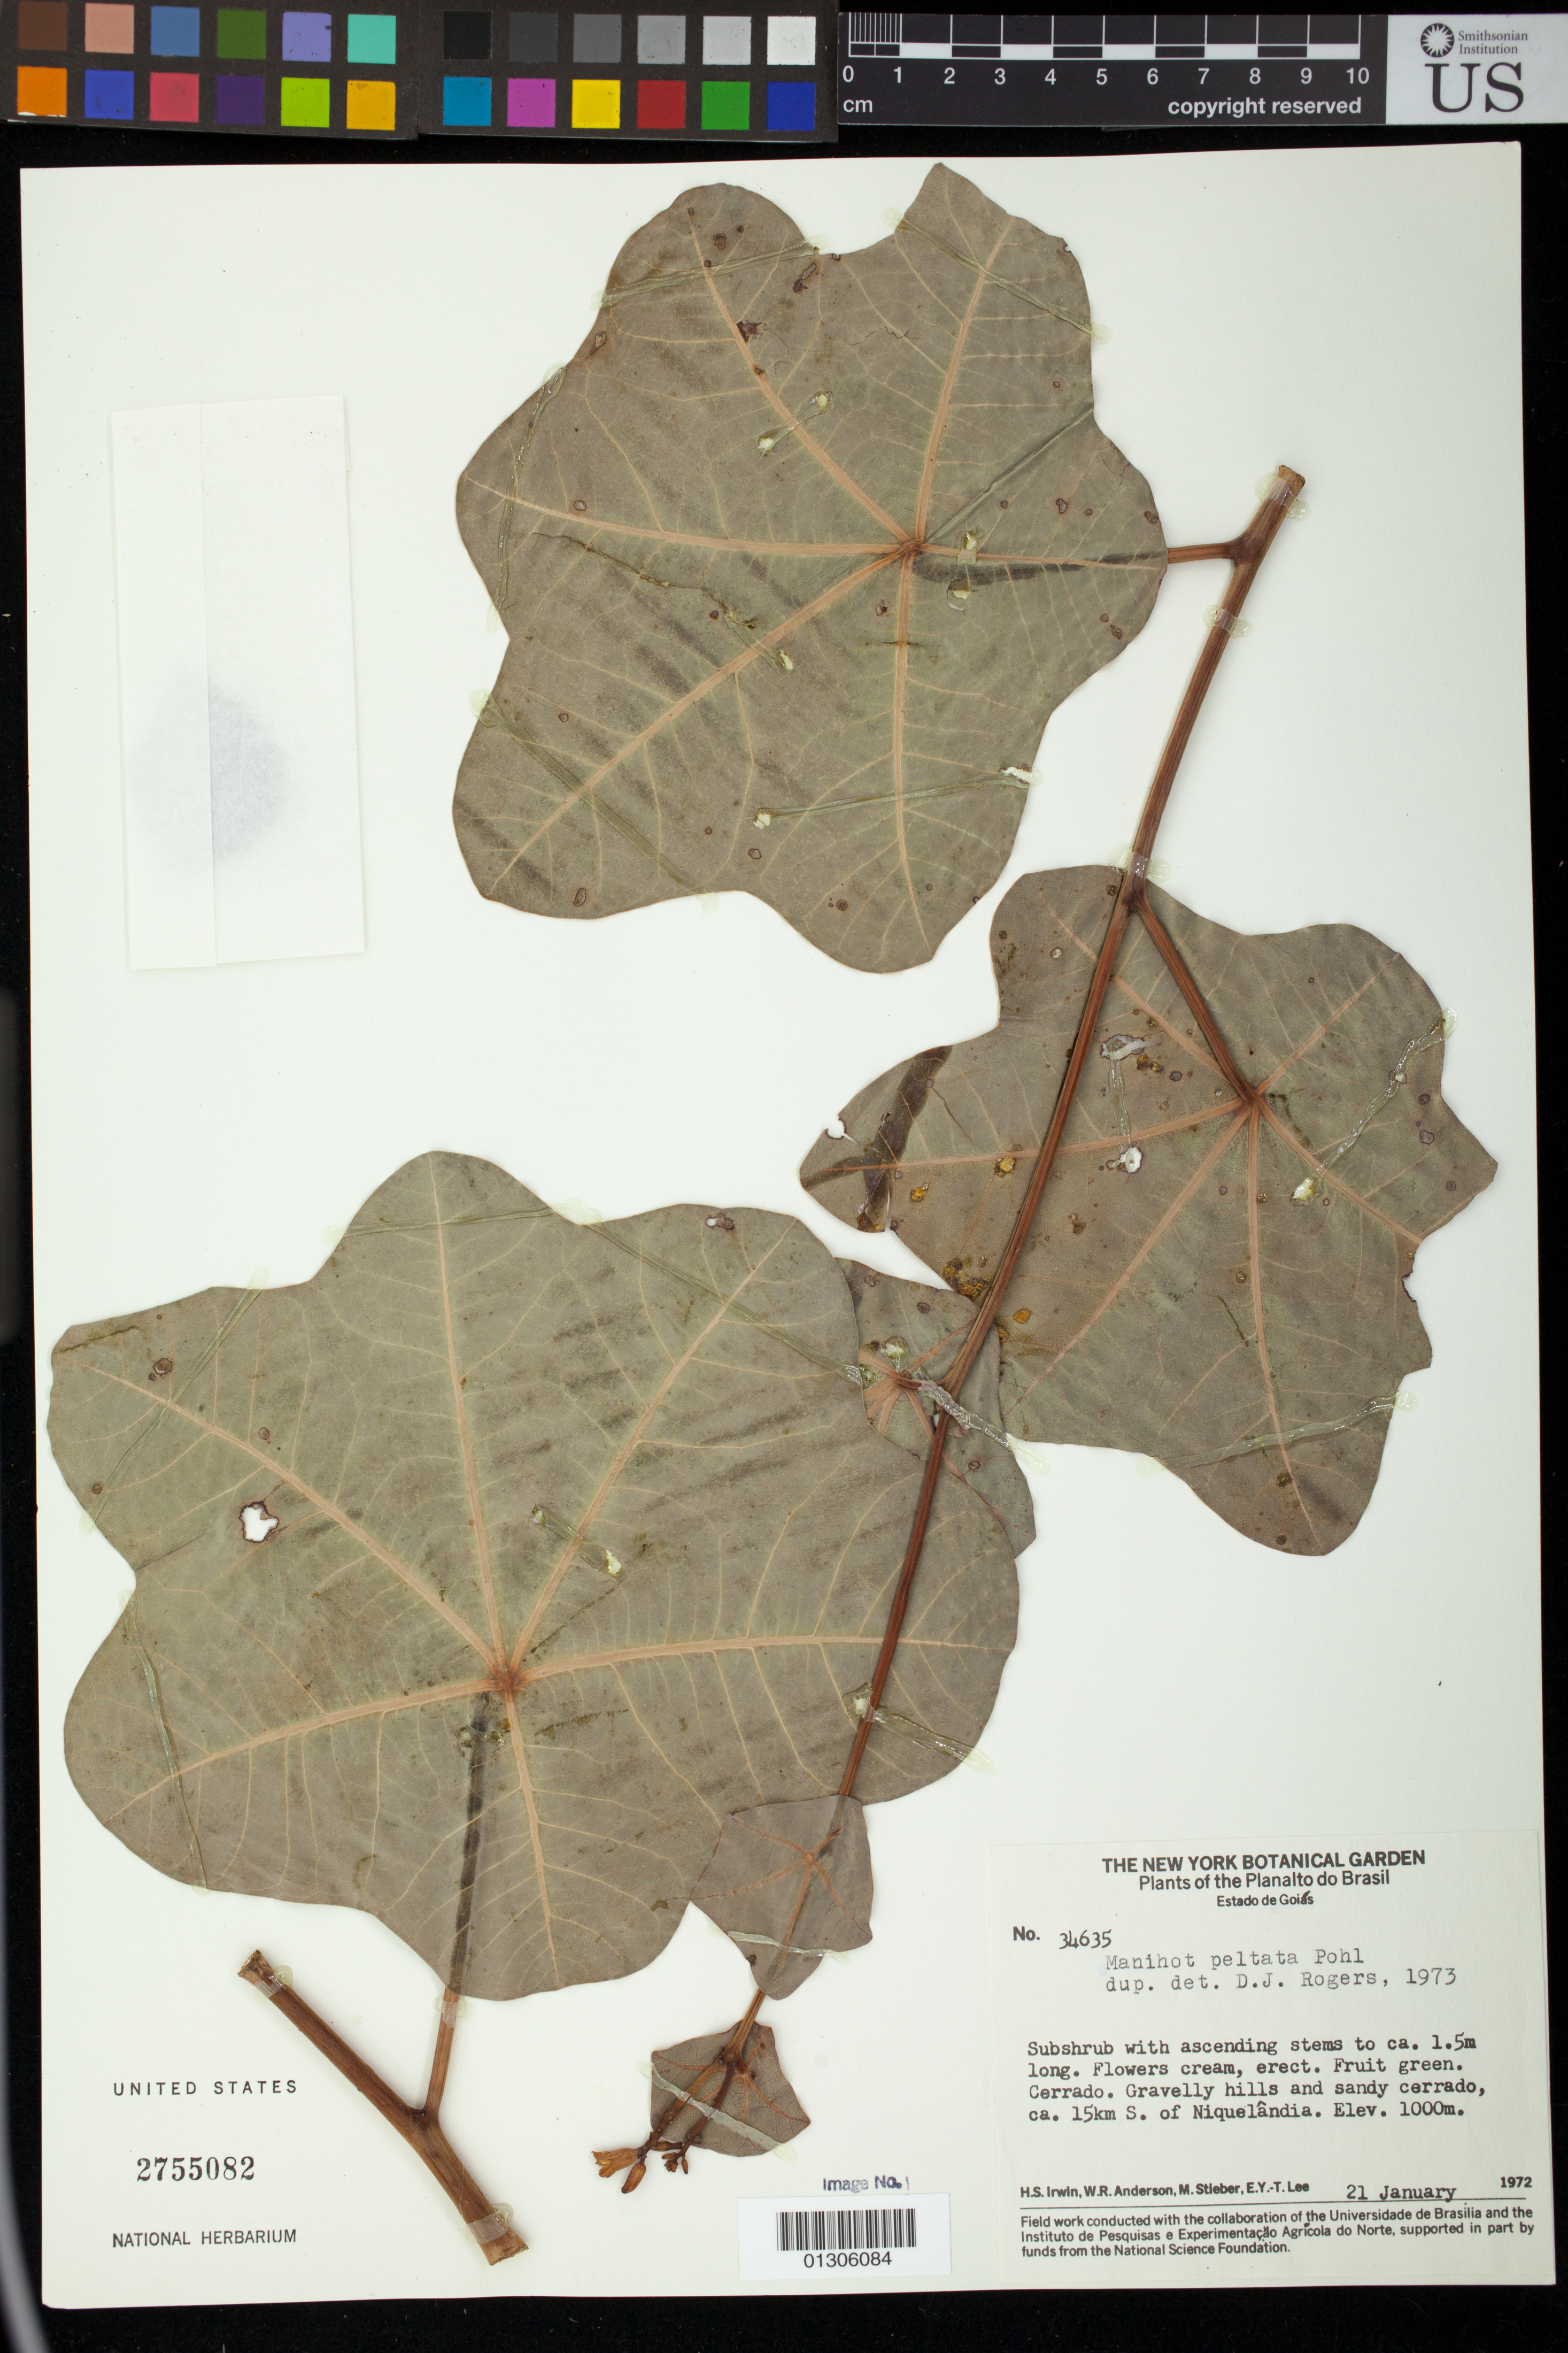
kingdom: Plantae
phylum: Tracheophyta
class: Magnoliopsida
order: Malpighiales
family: Euphorbiaceae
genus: Manihot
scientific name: Manihot peltata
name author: Pohl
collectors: H. Irwin, W. R. Anderson, M. T. Stieber & E. Lee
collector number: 34635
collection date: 1972-01-21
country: Brazil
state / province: Goiás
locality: Cerrado. ca. 15km S. of Niquelandia.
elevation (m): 1000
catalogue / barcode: US 2755082